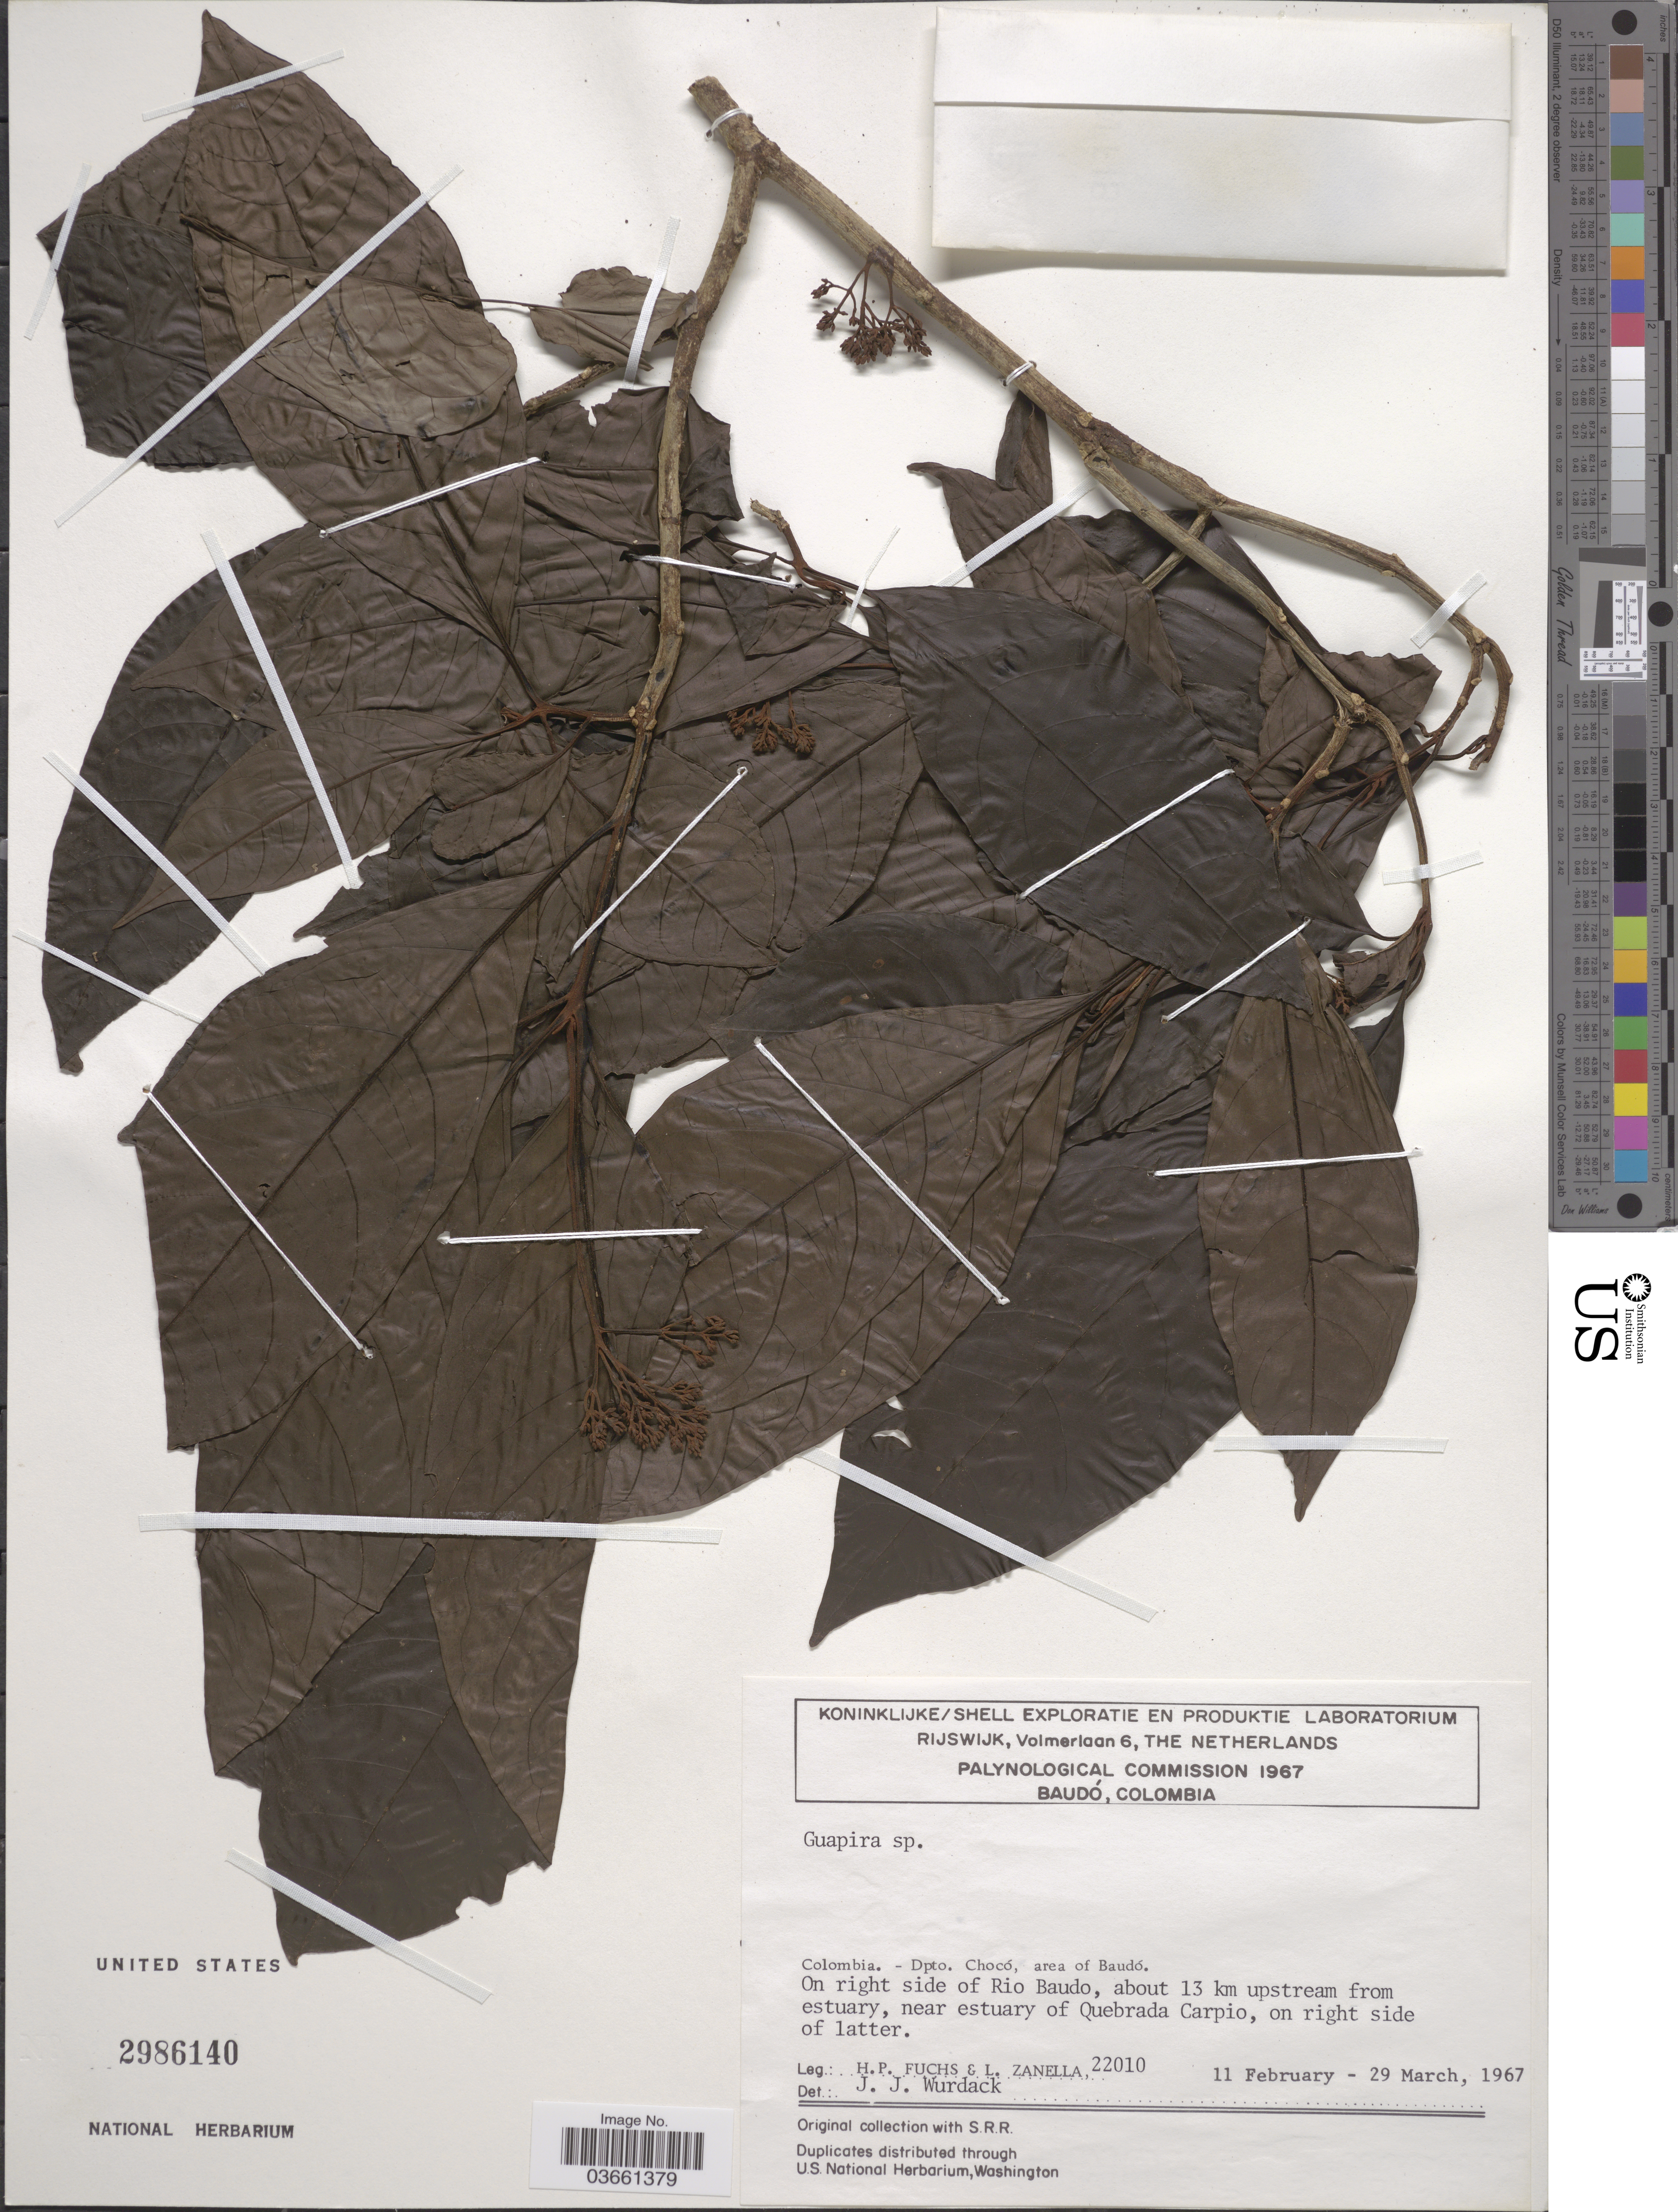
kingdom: Plantae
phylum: Tracheophyta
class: Magnoliopsida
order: Caryophyllales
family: Nyctaginaceae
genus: Guapira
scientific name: Guapira sp.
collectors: H. P. Fuchs & L. Zanella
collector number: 22010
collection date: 1967-02-11/1967-03-29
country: Colombia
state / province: Chocó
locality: Dpto. Chocó, area of Baudó. On right side of Rio Baudo, about 13 km upstream from estuary, near estuary of Quebrada Carpio, on right side of latter.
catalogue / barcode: US 2986140